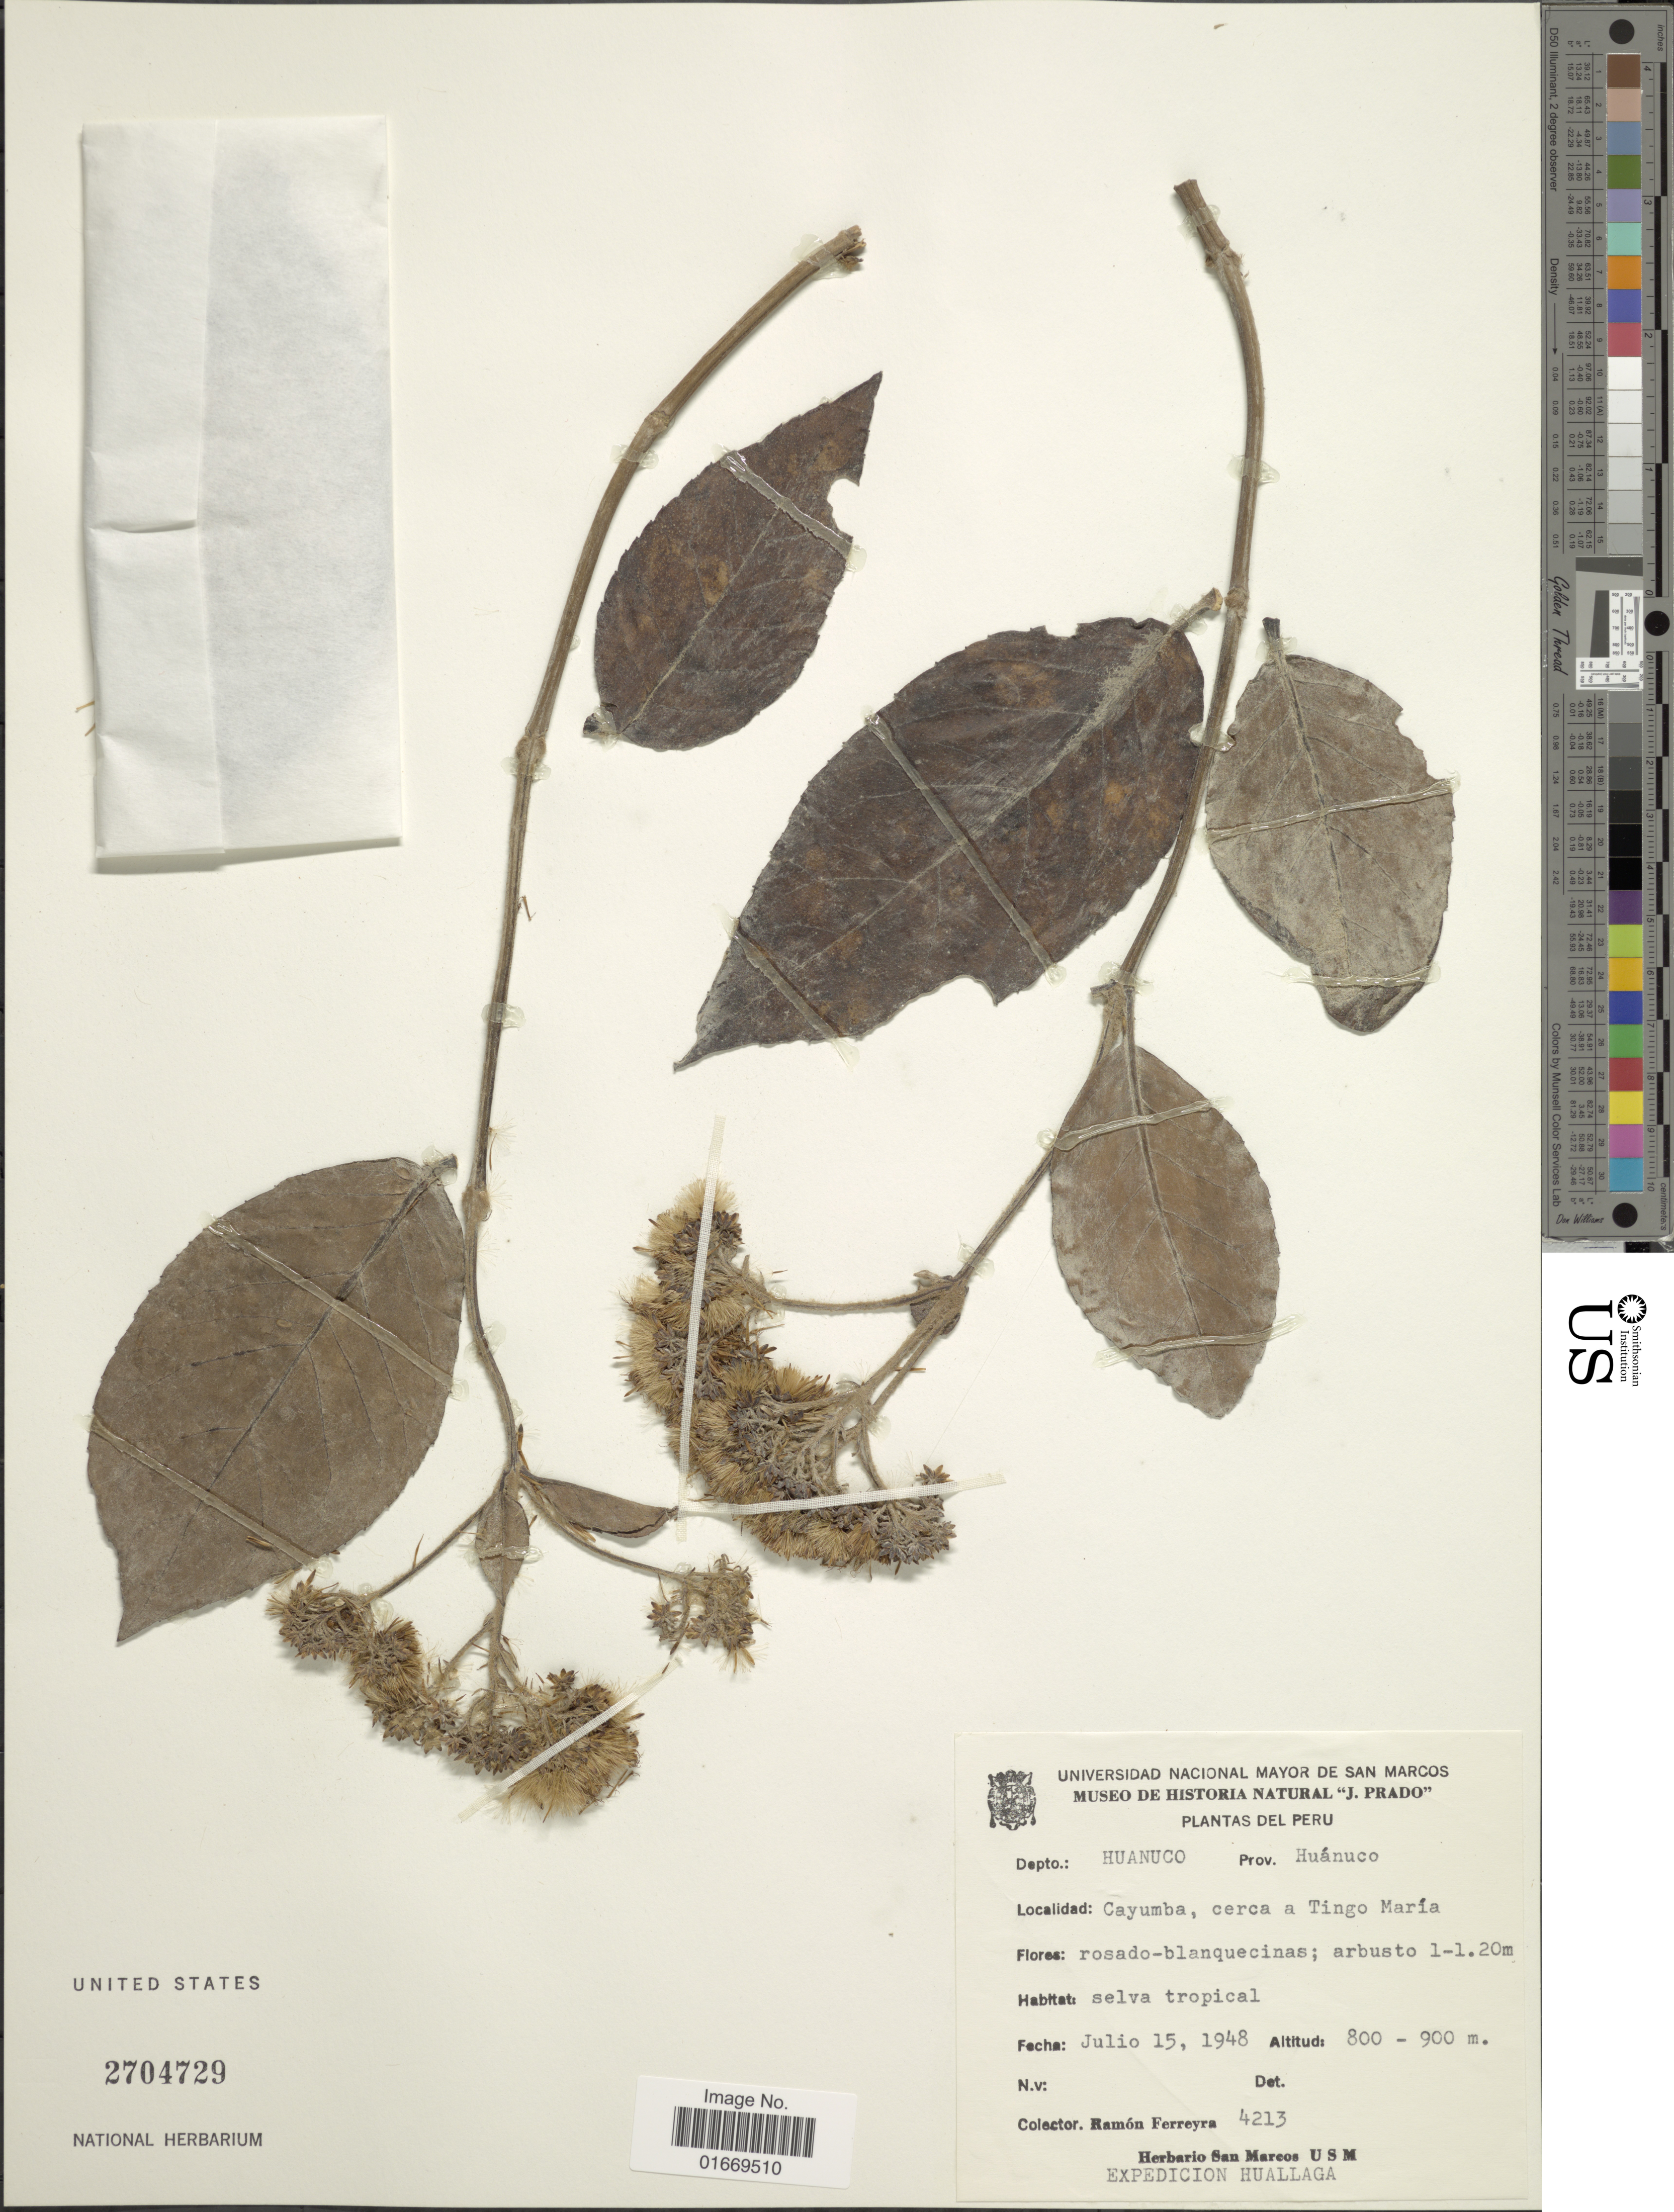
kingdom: Plantae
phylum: Tracheophyta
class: Magnoliopsida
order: Asterales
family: Asteraceae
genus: Bartlettina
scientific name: Bartlettina macromeris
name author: (B.L. Rob.) R.M. King & H. Rob.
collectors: R. A. Ferreyra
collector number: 4213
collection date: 1948-07-15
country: Peru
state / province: Huánuco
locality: Depto. Huanuco, Cayumba,entre Huánuco y Tingo María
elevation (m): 800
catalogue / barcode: US 2704729